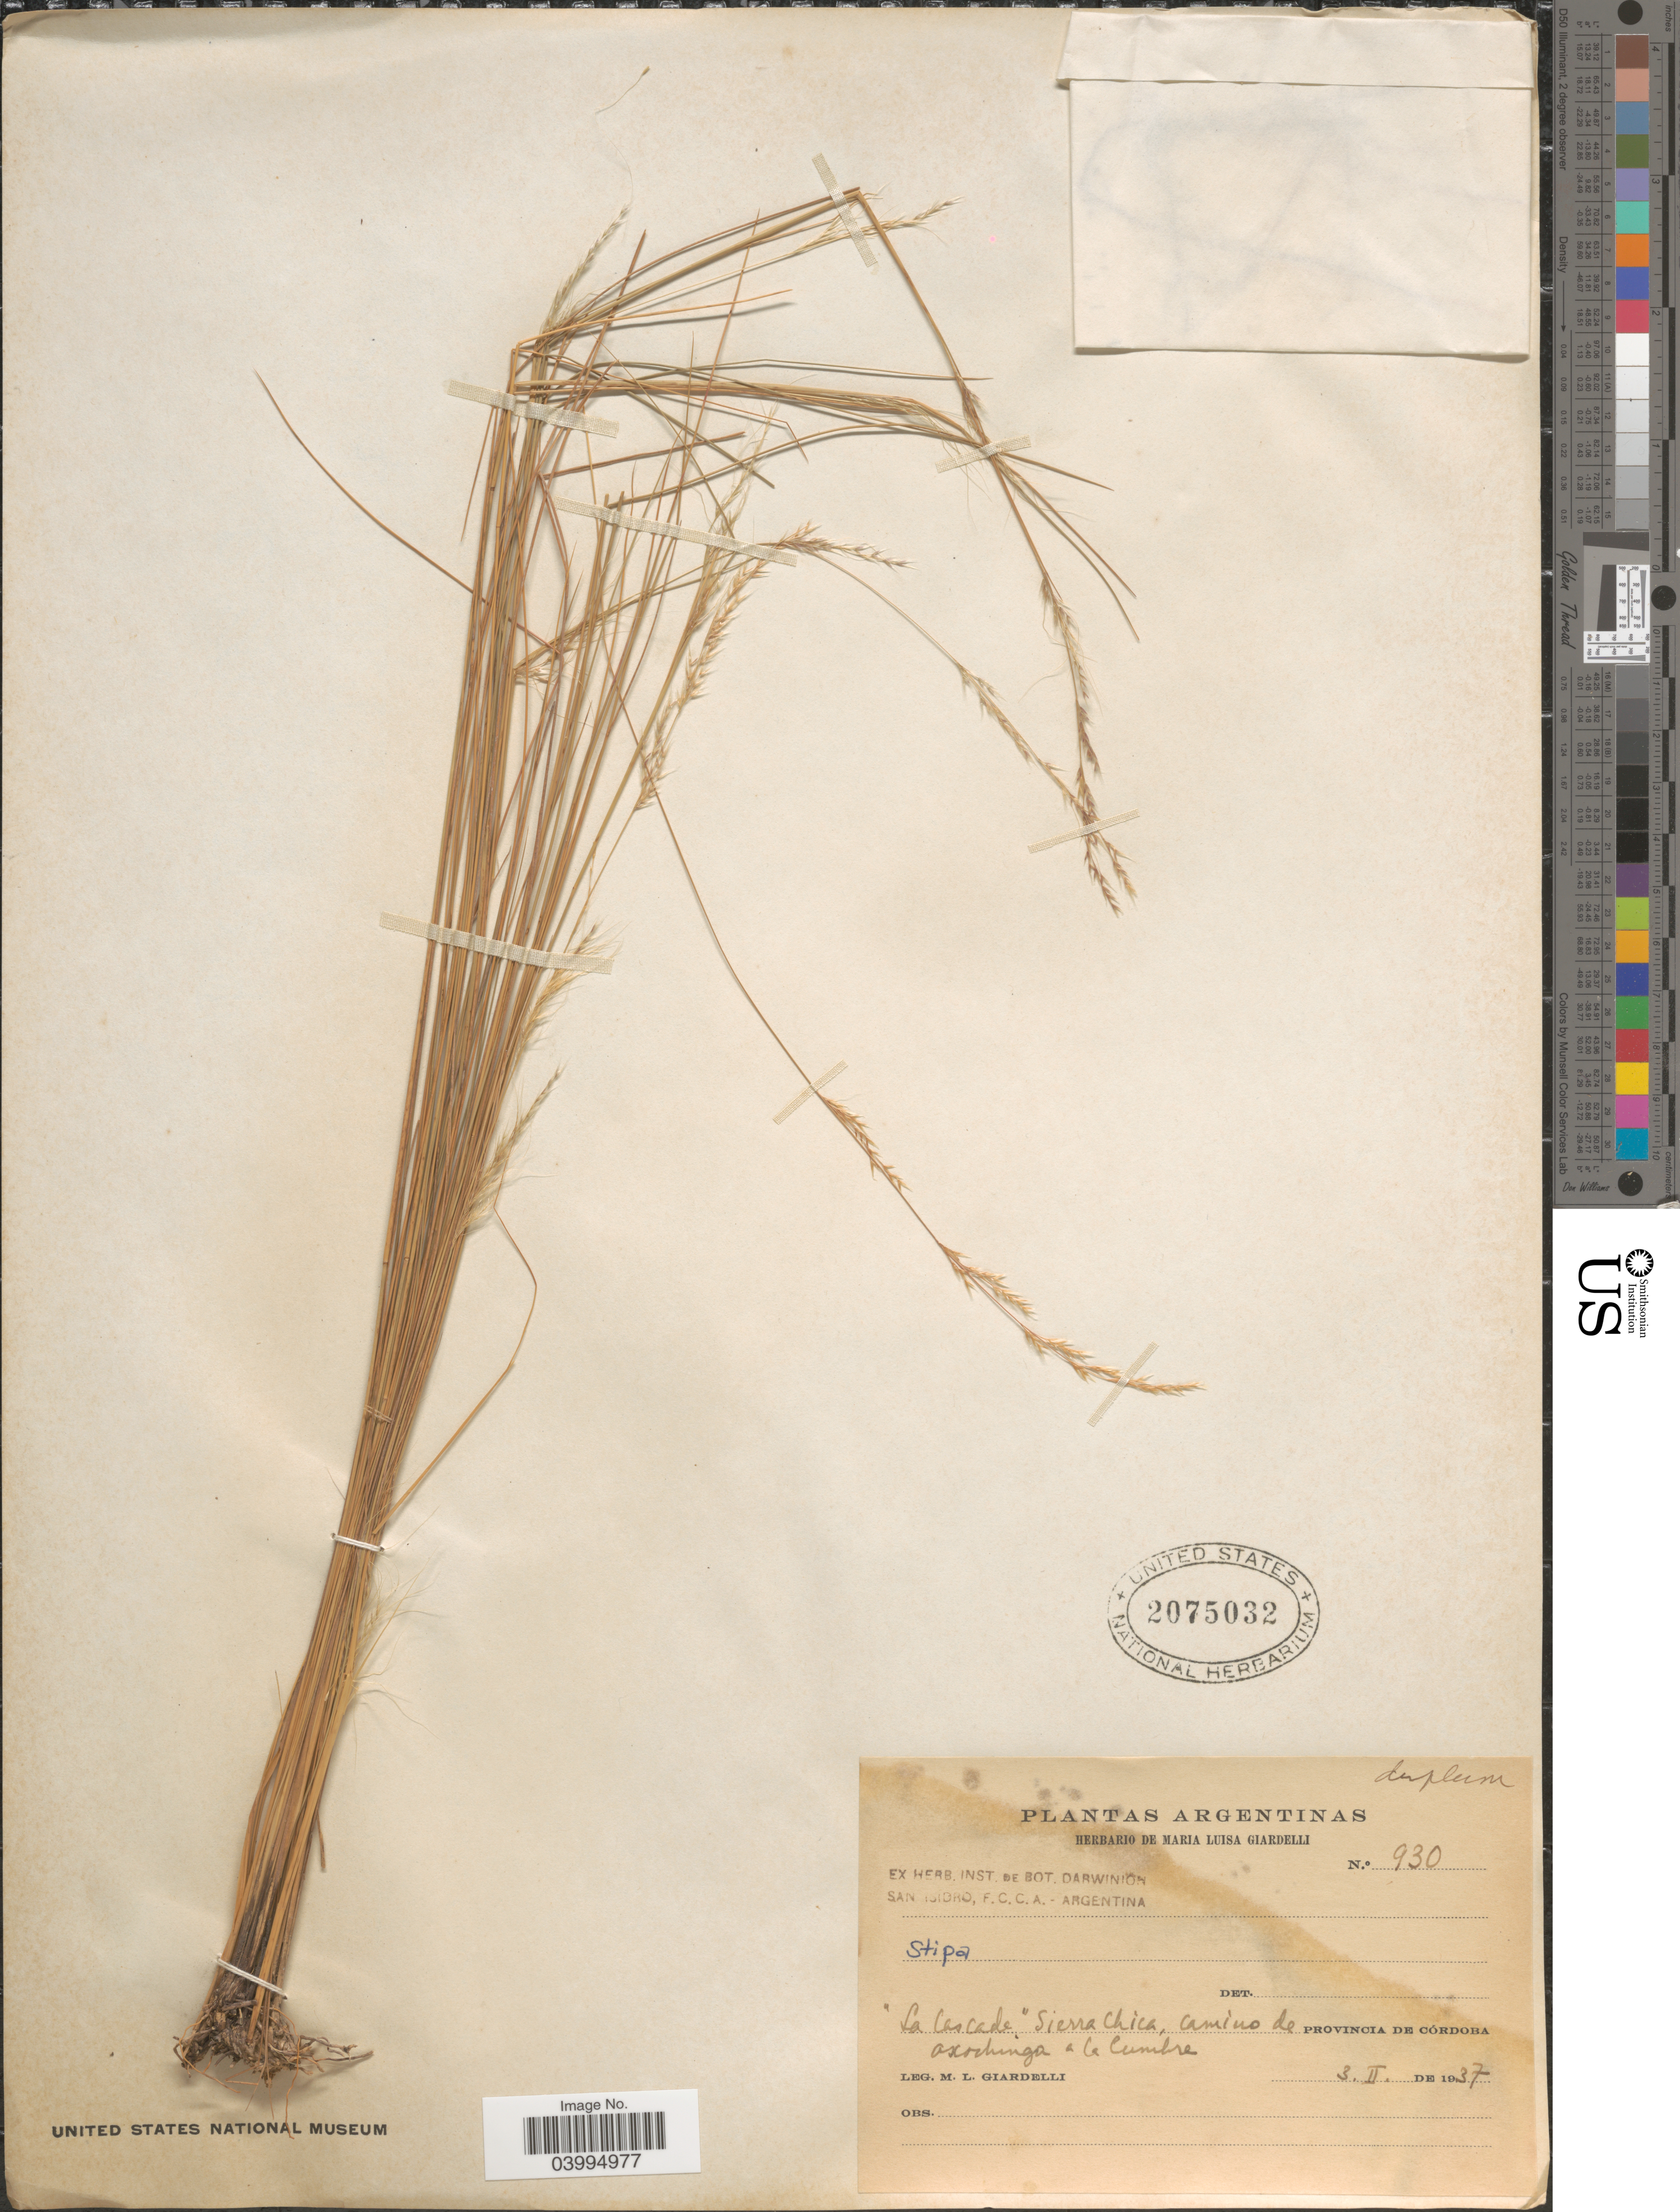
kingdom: Plantae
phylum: Tracheophyta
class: Liliopsida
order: Poales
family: Poaceae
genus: Stipa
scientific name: Stipa sp.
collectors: M. Giardelli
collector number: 930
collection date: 1937-02-03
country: Argentina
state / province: Cordoba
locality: La Cascade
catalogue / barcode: US 2075032